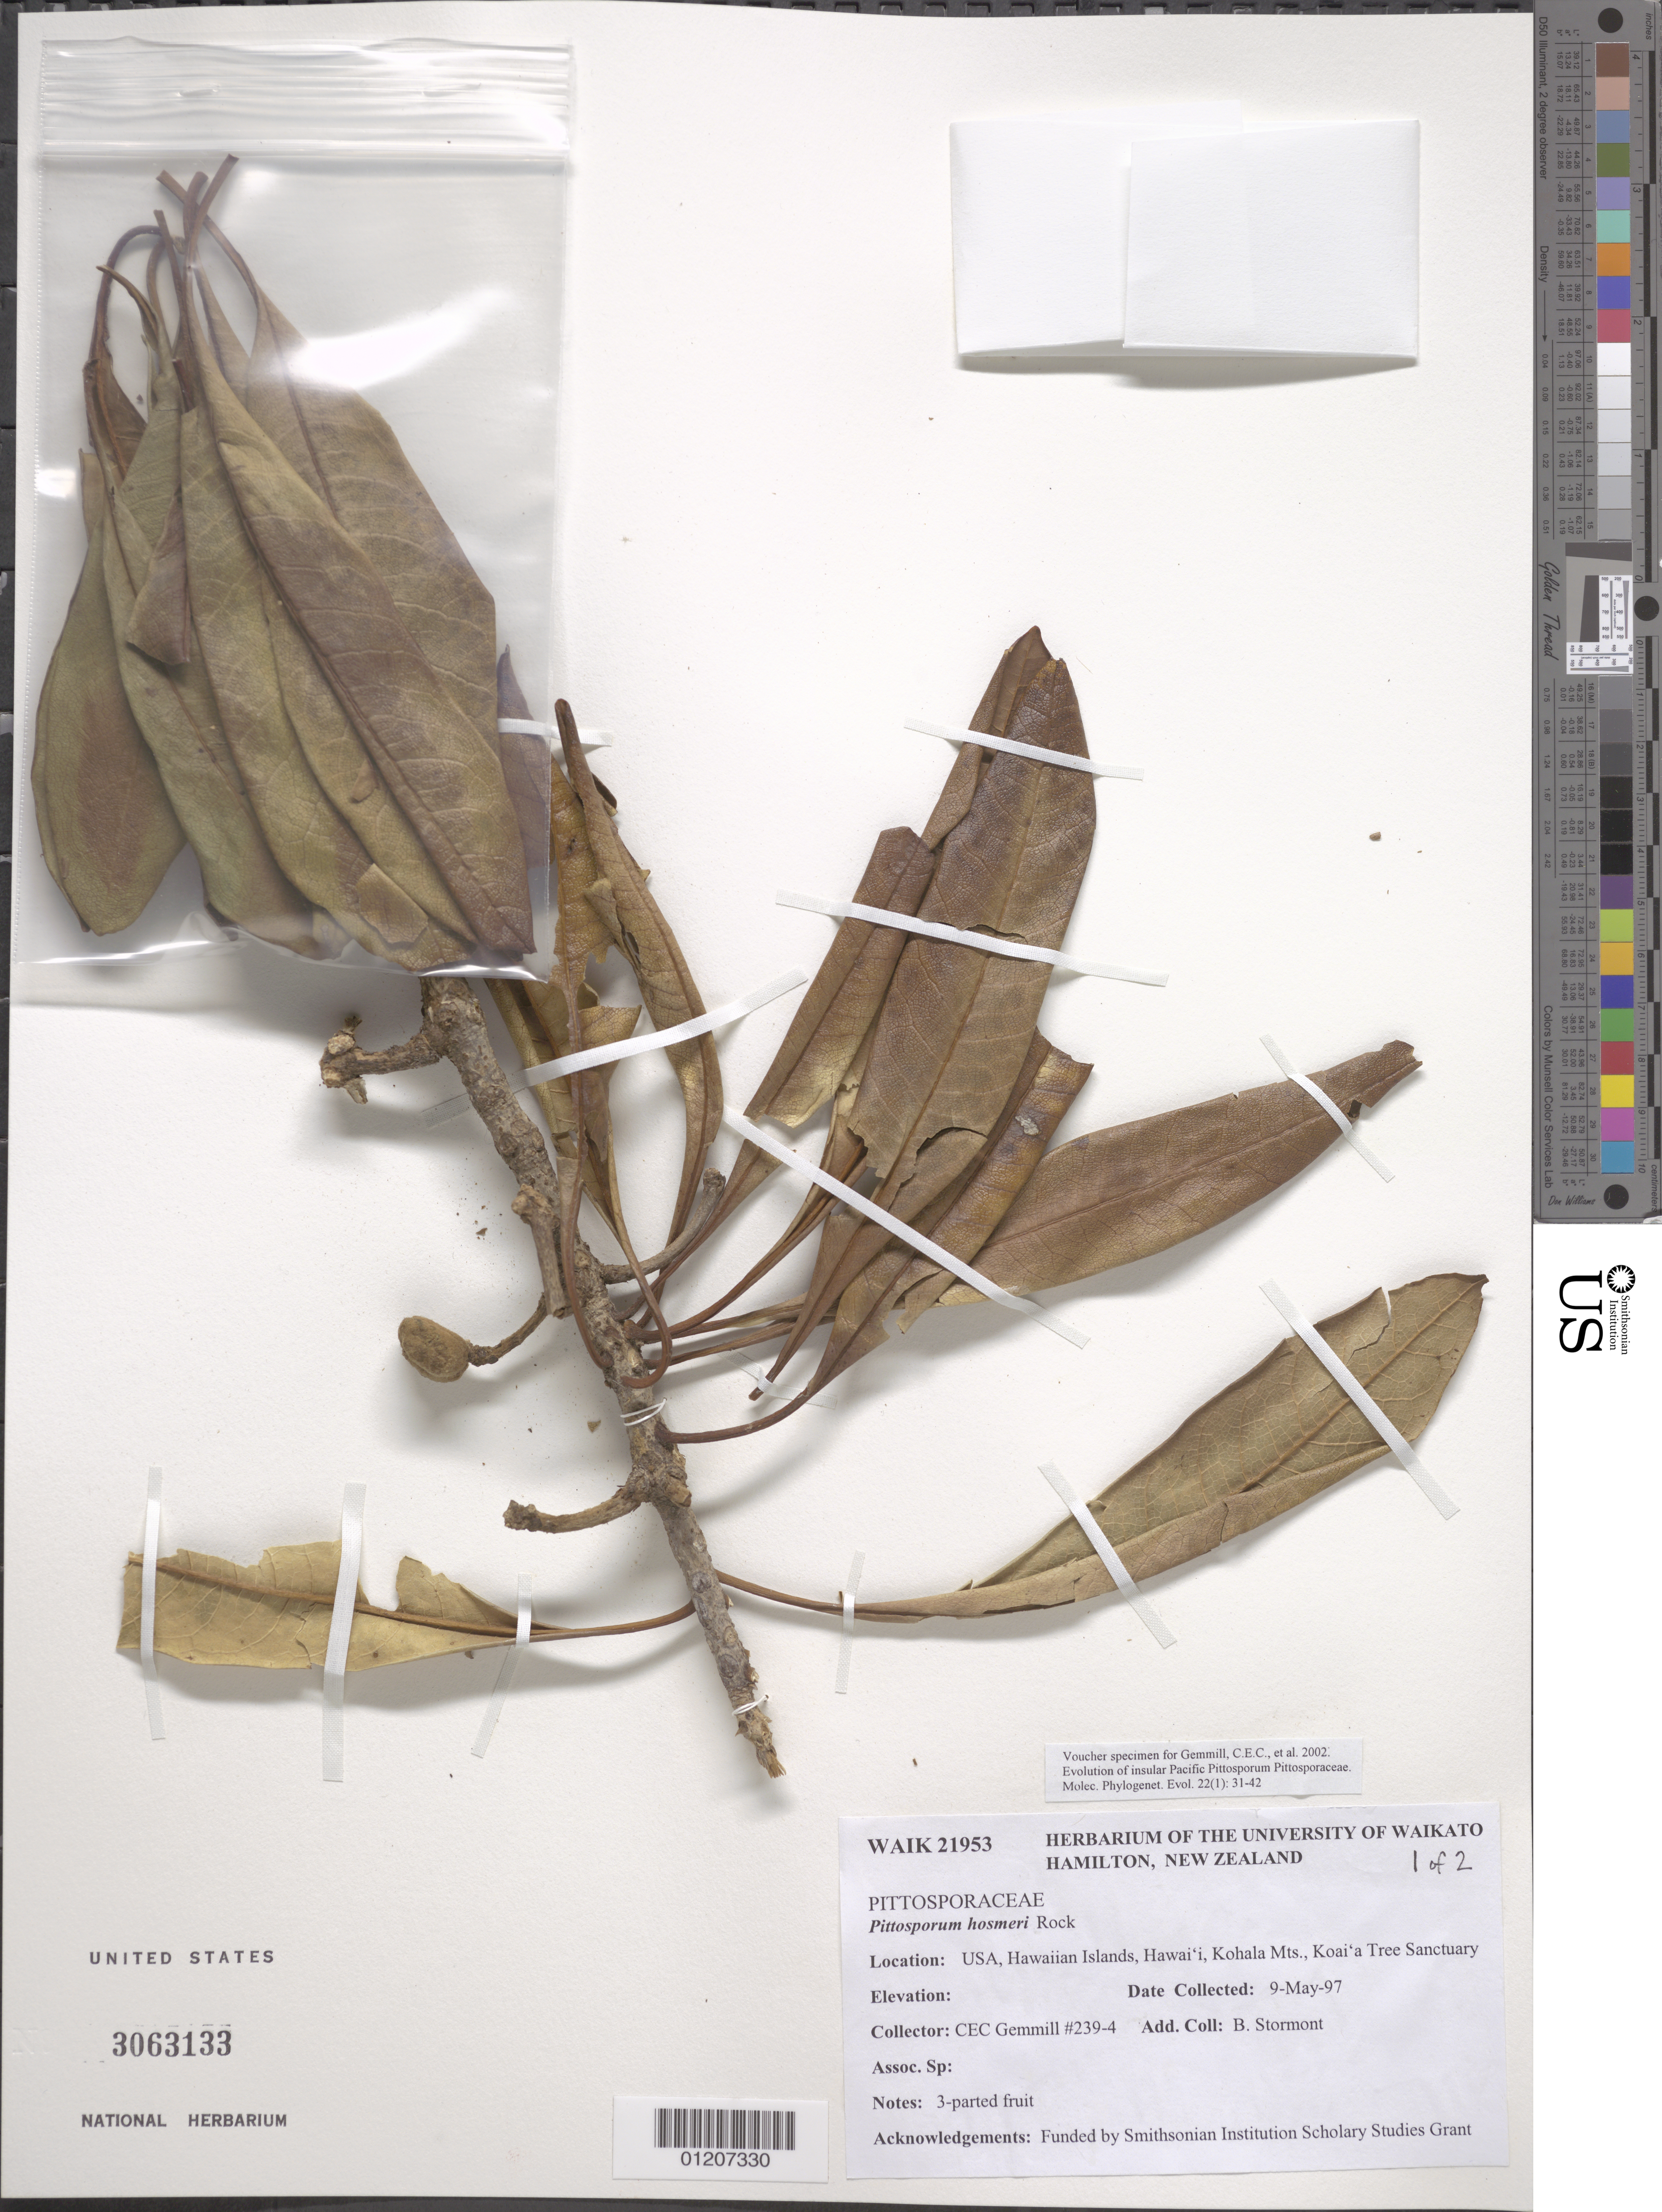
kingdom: Plantae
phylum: Tracheophyta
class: Magnoliopsida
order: Apiales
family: Pittosporaceae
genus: Pittosporum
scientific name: Pittosporum hosmeri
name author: Rock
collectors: C. Gemmill & B. Stormont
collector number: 239-4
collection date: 1997-05-09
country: United States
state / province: Hawaii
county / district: Hawaii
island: Hawaii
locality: Kohala Mts., Koai'a Tree Sanctuary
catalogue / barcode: US 3063133